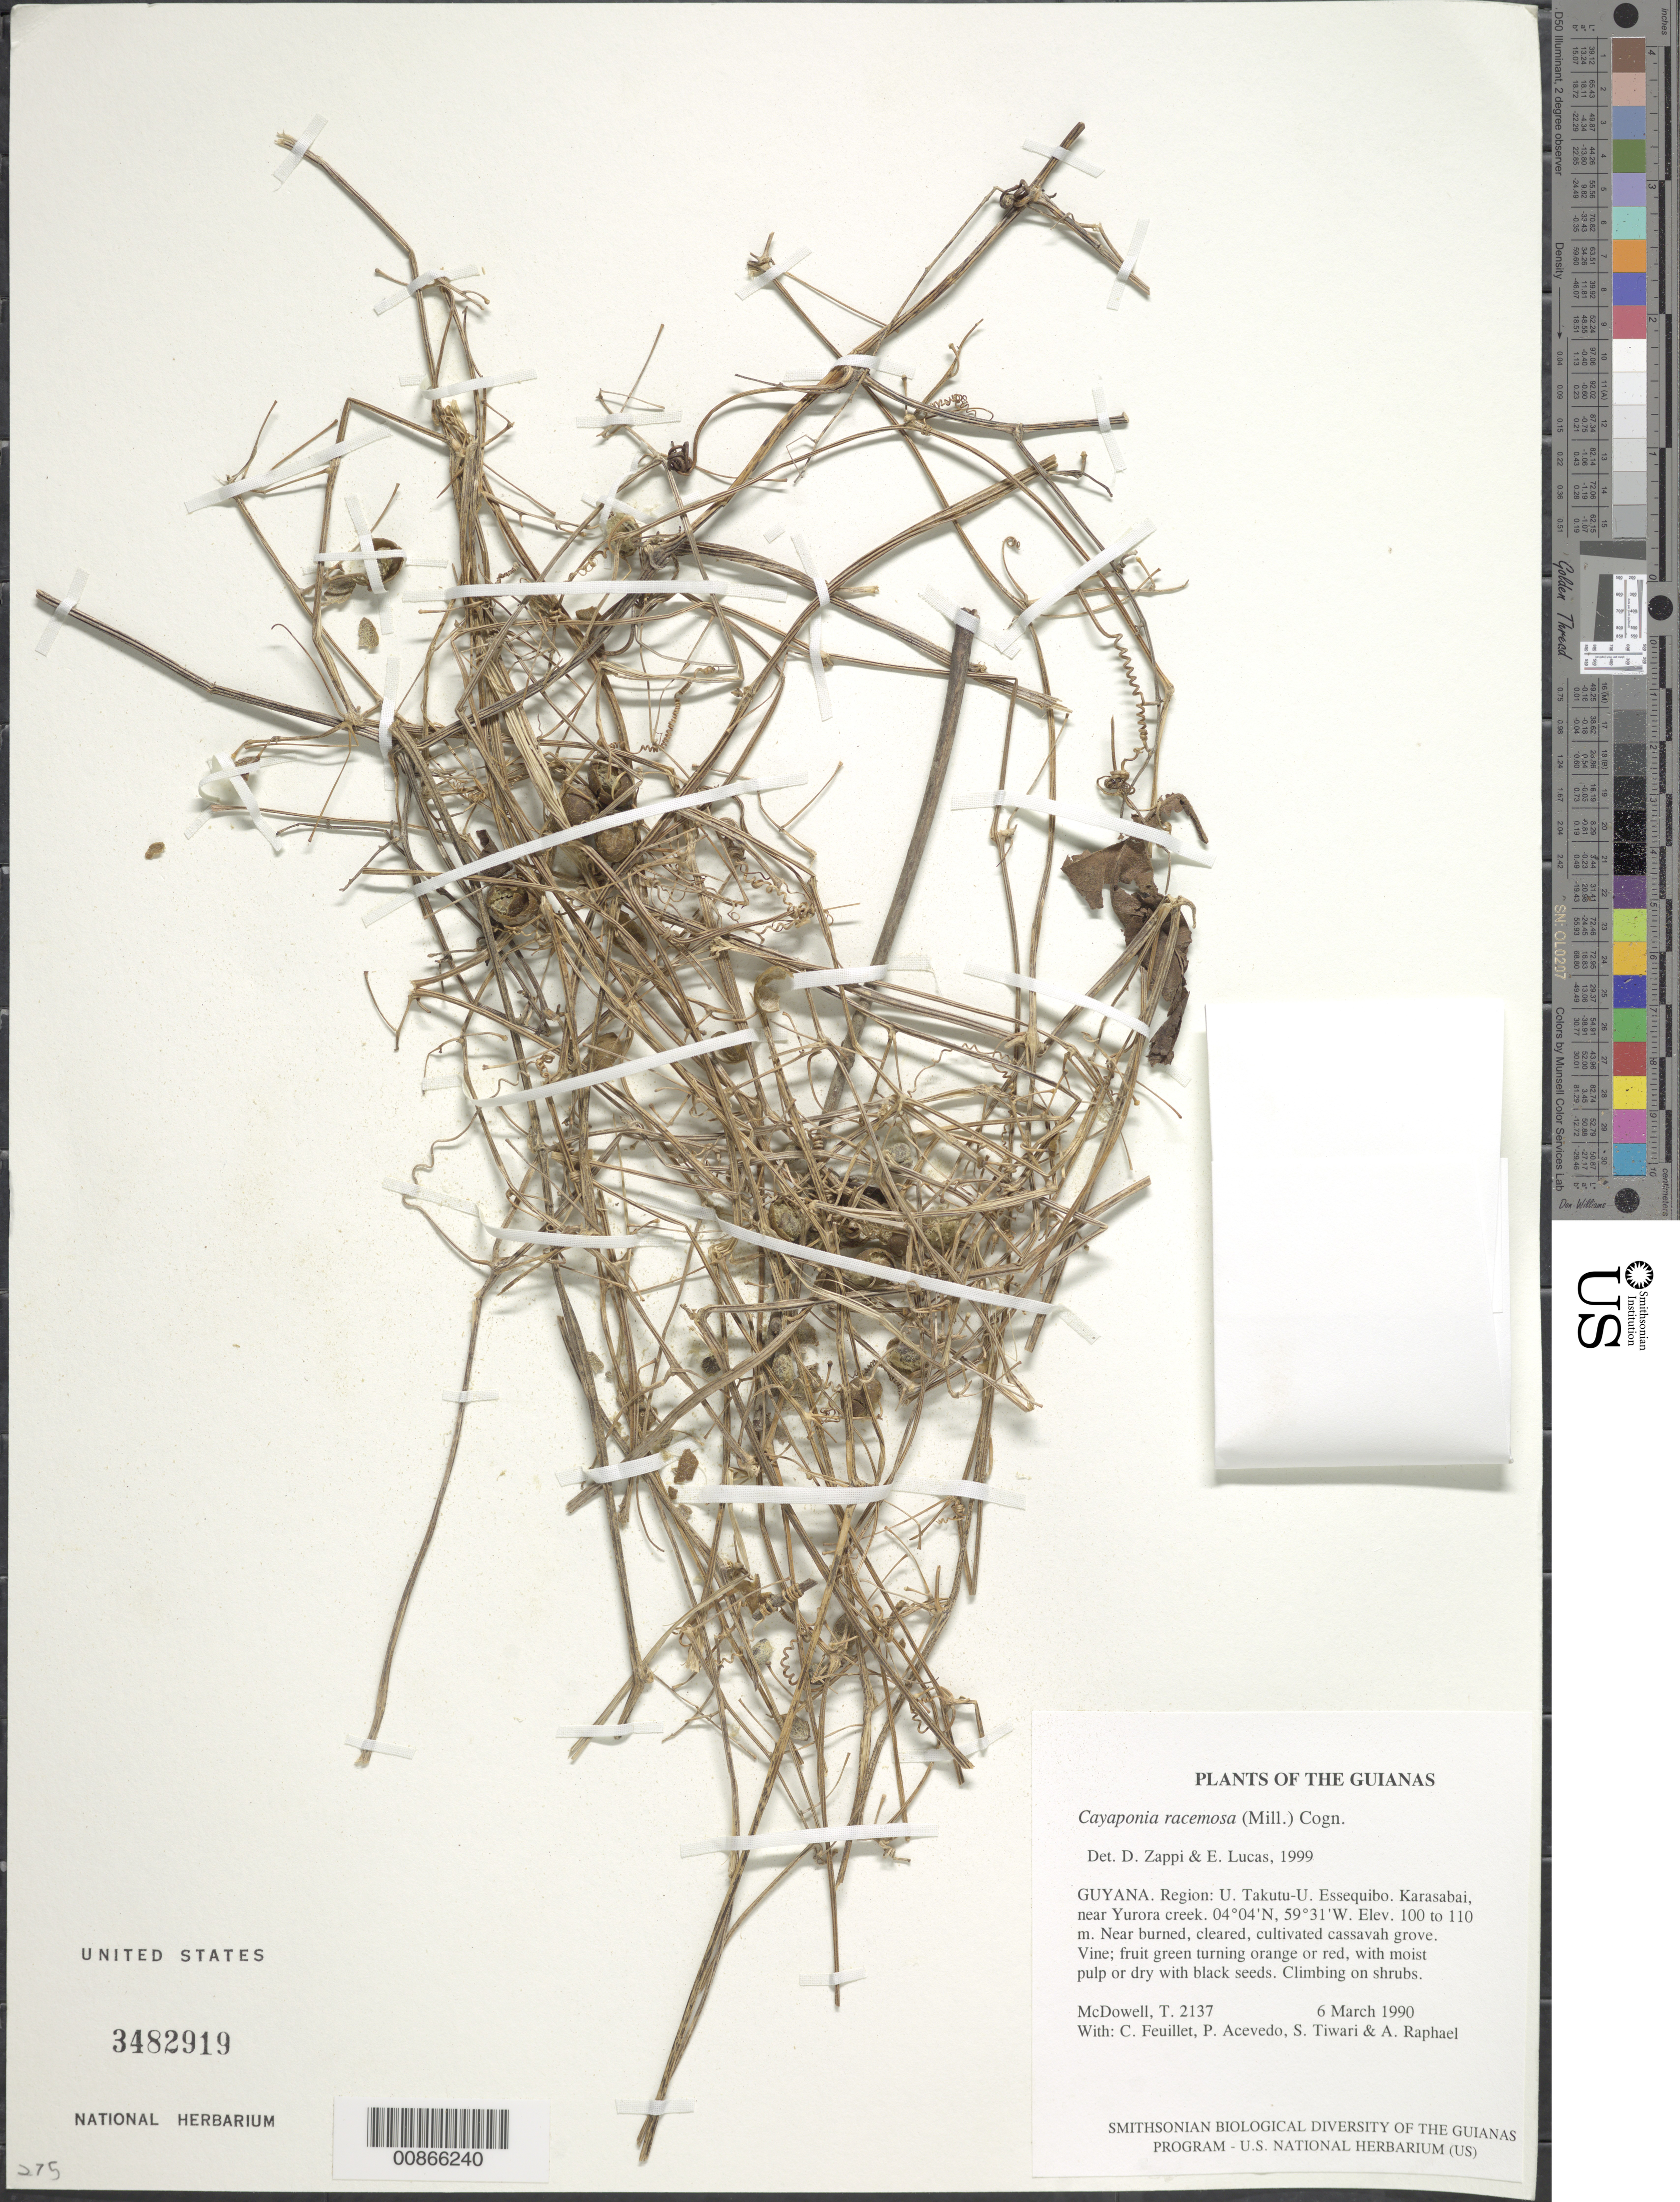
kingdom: Plantae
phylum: Tracheophyta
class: Magnoliopsida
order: Cucurbitales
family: Cucurbitaceae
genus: Cayaponia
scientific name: Cayaponia racemosa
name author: (Mill.) Cogn.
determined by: Zappi, Daniela C.; Lucas, E.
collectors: T. McDowell, C. Feuillet, P. Acevedo-Rodr., S. Tiwari & A. Raphael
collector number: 2137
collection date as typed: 6 March 1990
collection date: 1990-03-06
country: Guyana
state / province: U. Takutu-U. Essequibo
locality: Karasabai, near Yurora creek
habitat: Near burned, cleared, cultivated cassava grove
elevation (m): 100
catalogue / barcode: US 3482919